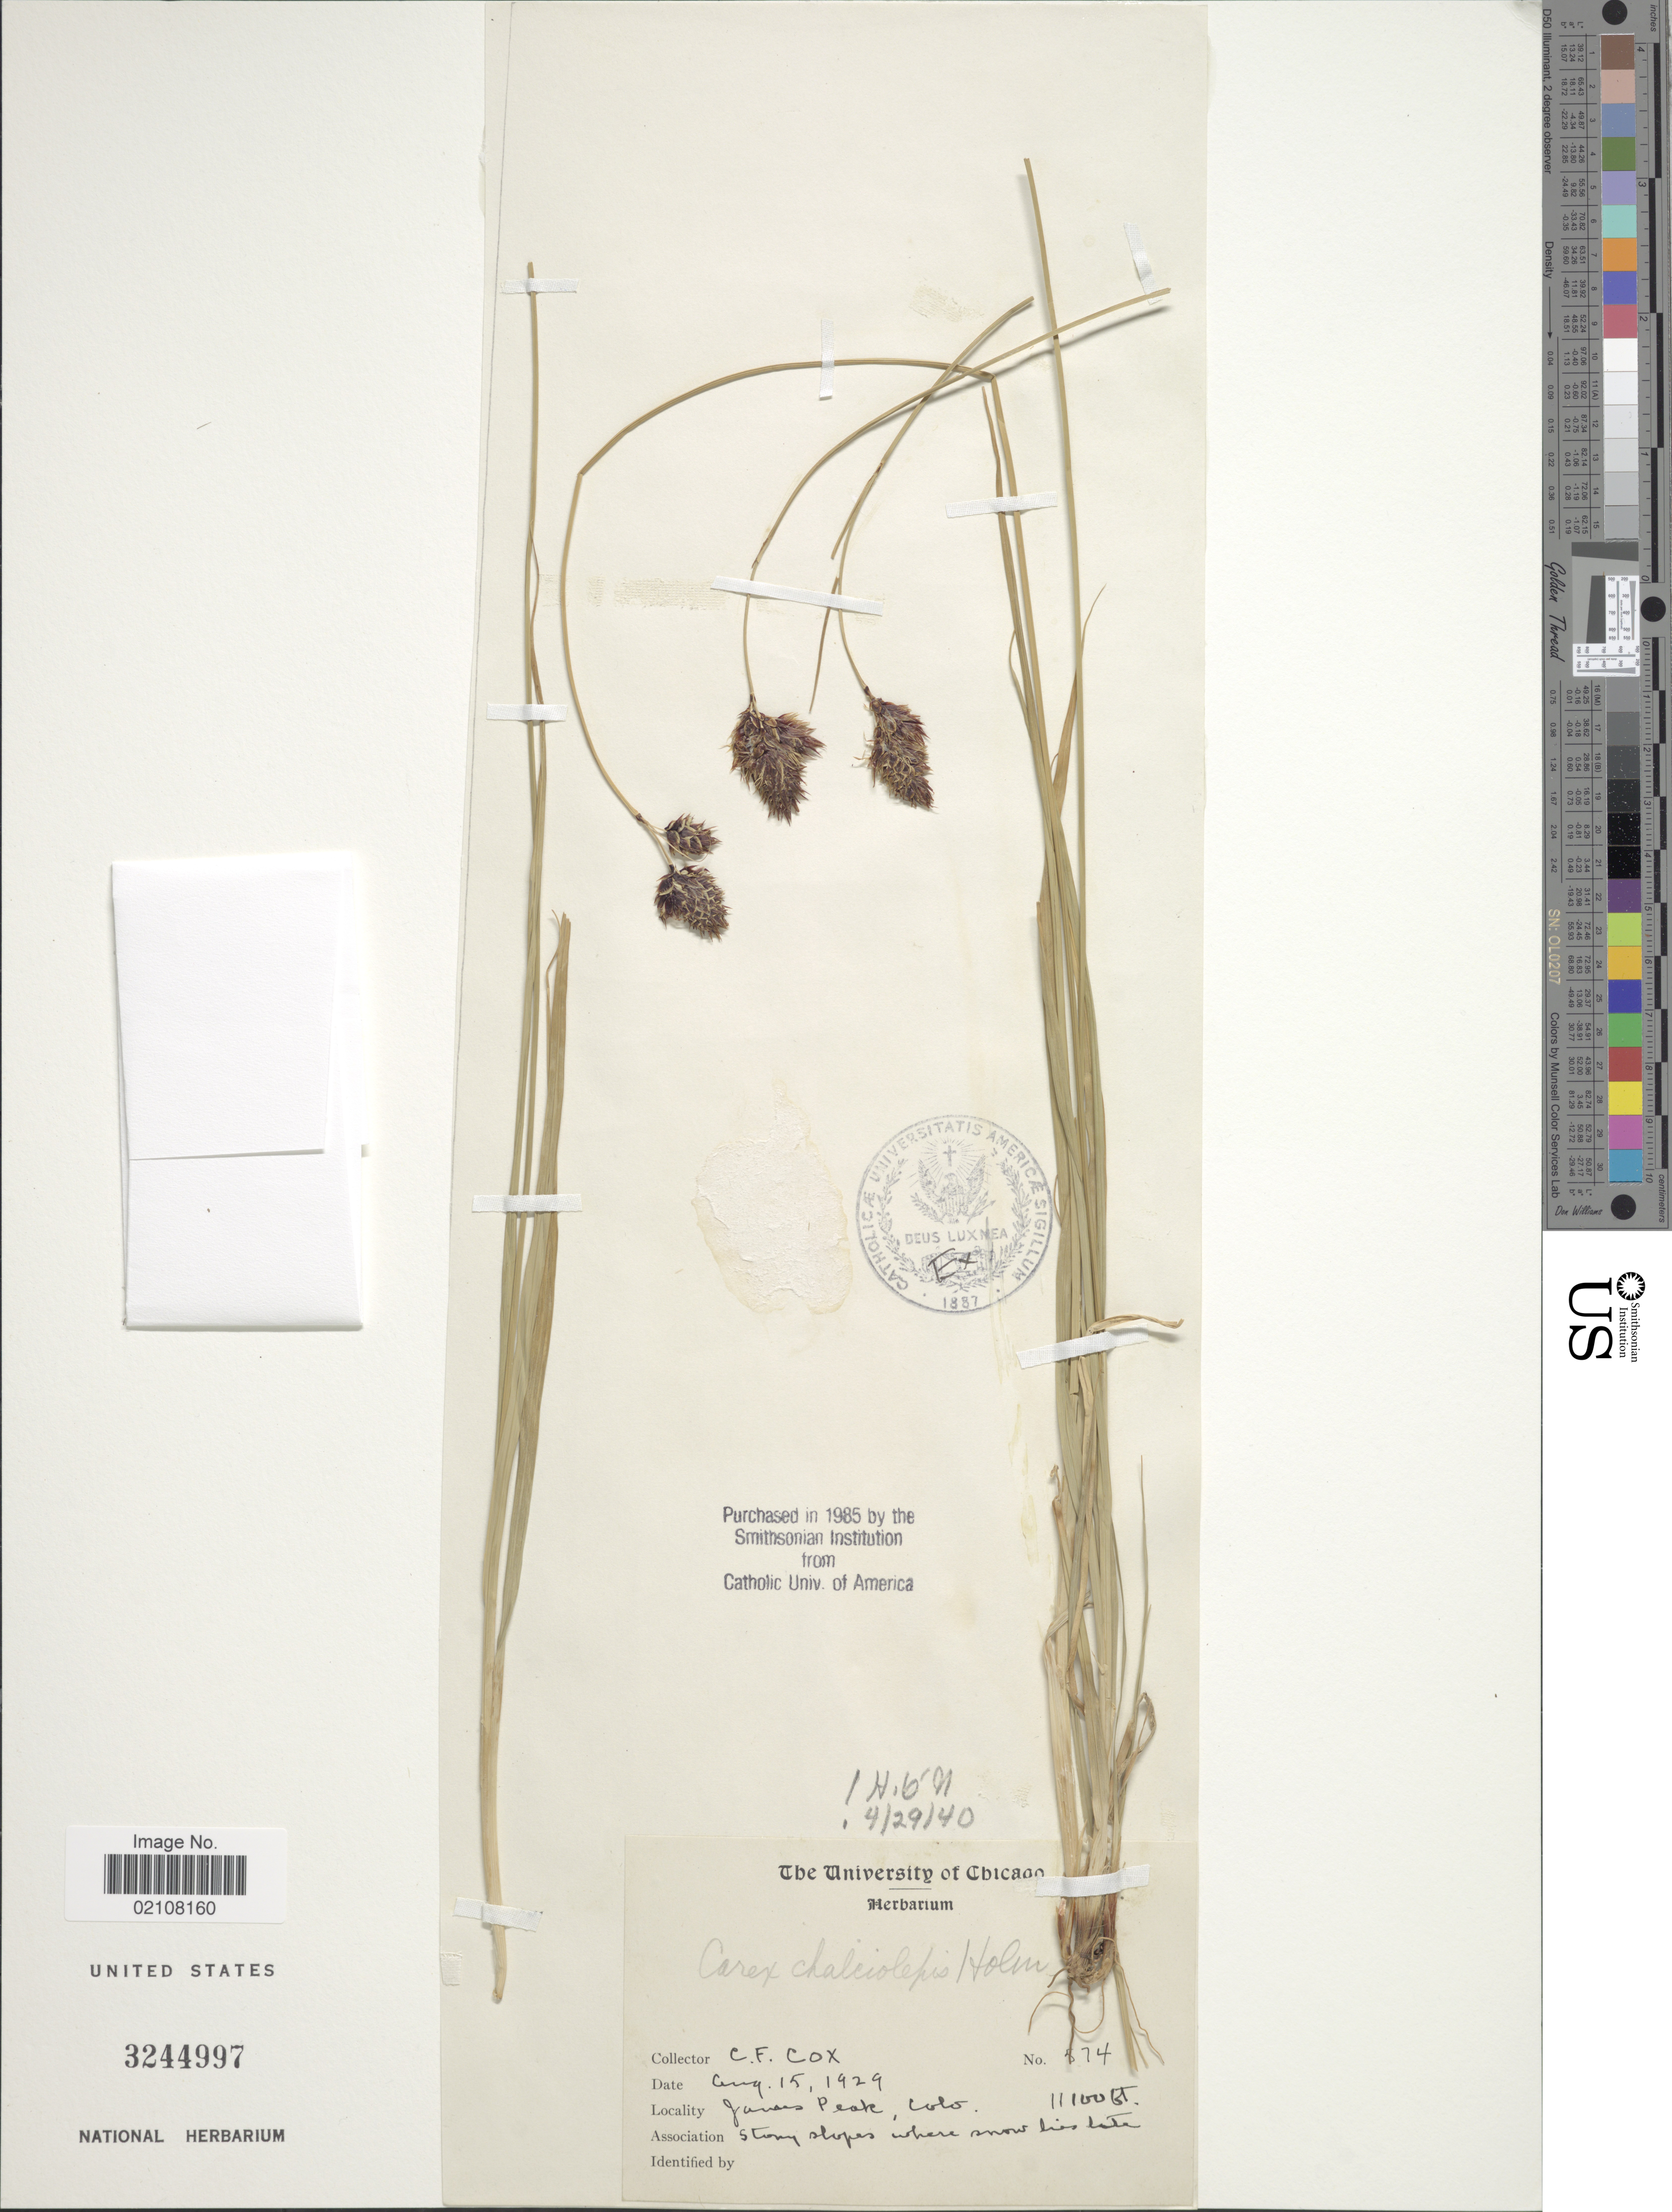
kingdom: Plantae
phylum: Tracheophyta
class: Liliopsida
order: Poales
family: Cyperaceae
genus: Carex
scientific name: Carex chalciolepis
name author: Holm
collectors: C. Cox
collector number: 574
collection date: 1929-08-15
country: United States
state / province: Colorado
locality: James Peak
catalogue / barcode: US 3244997